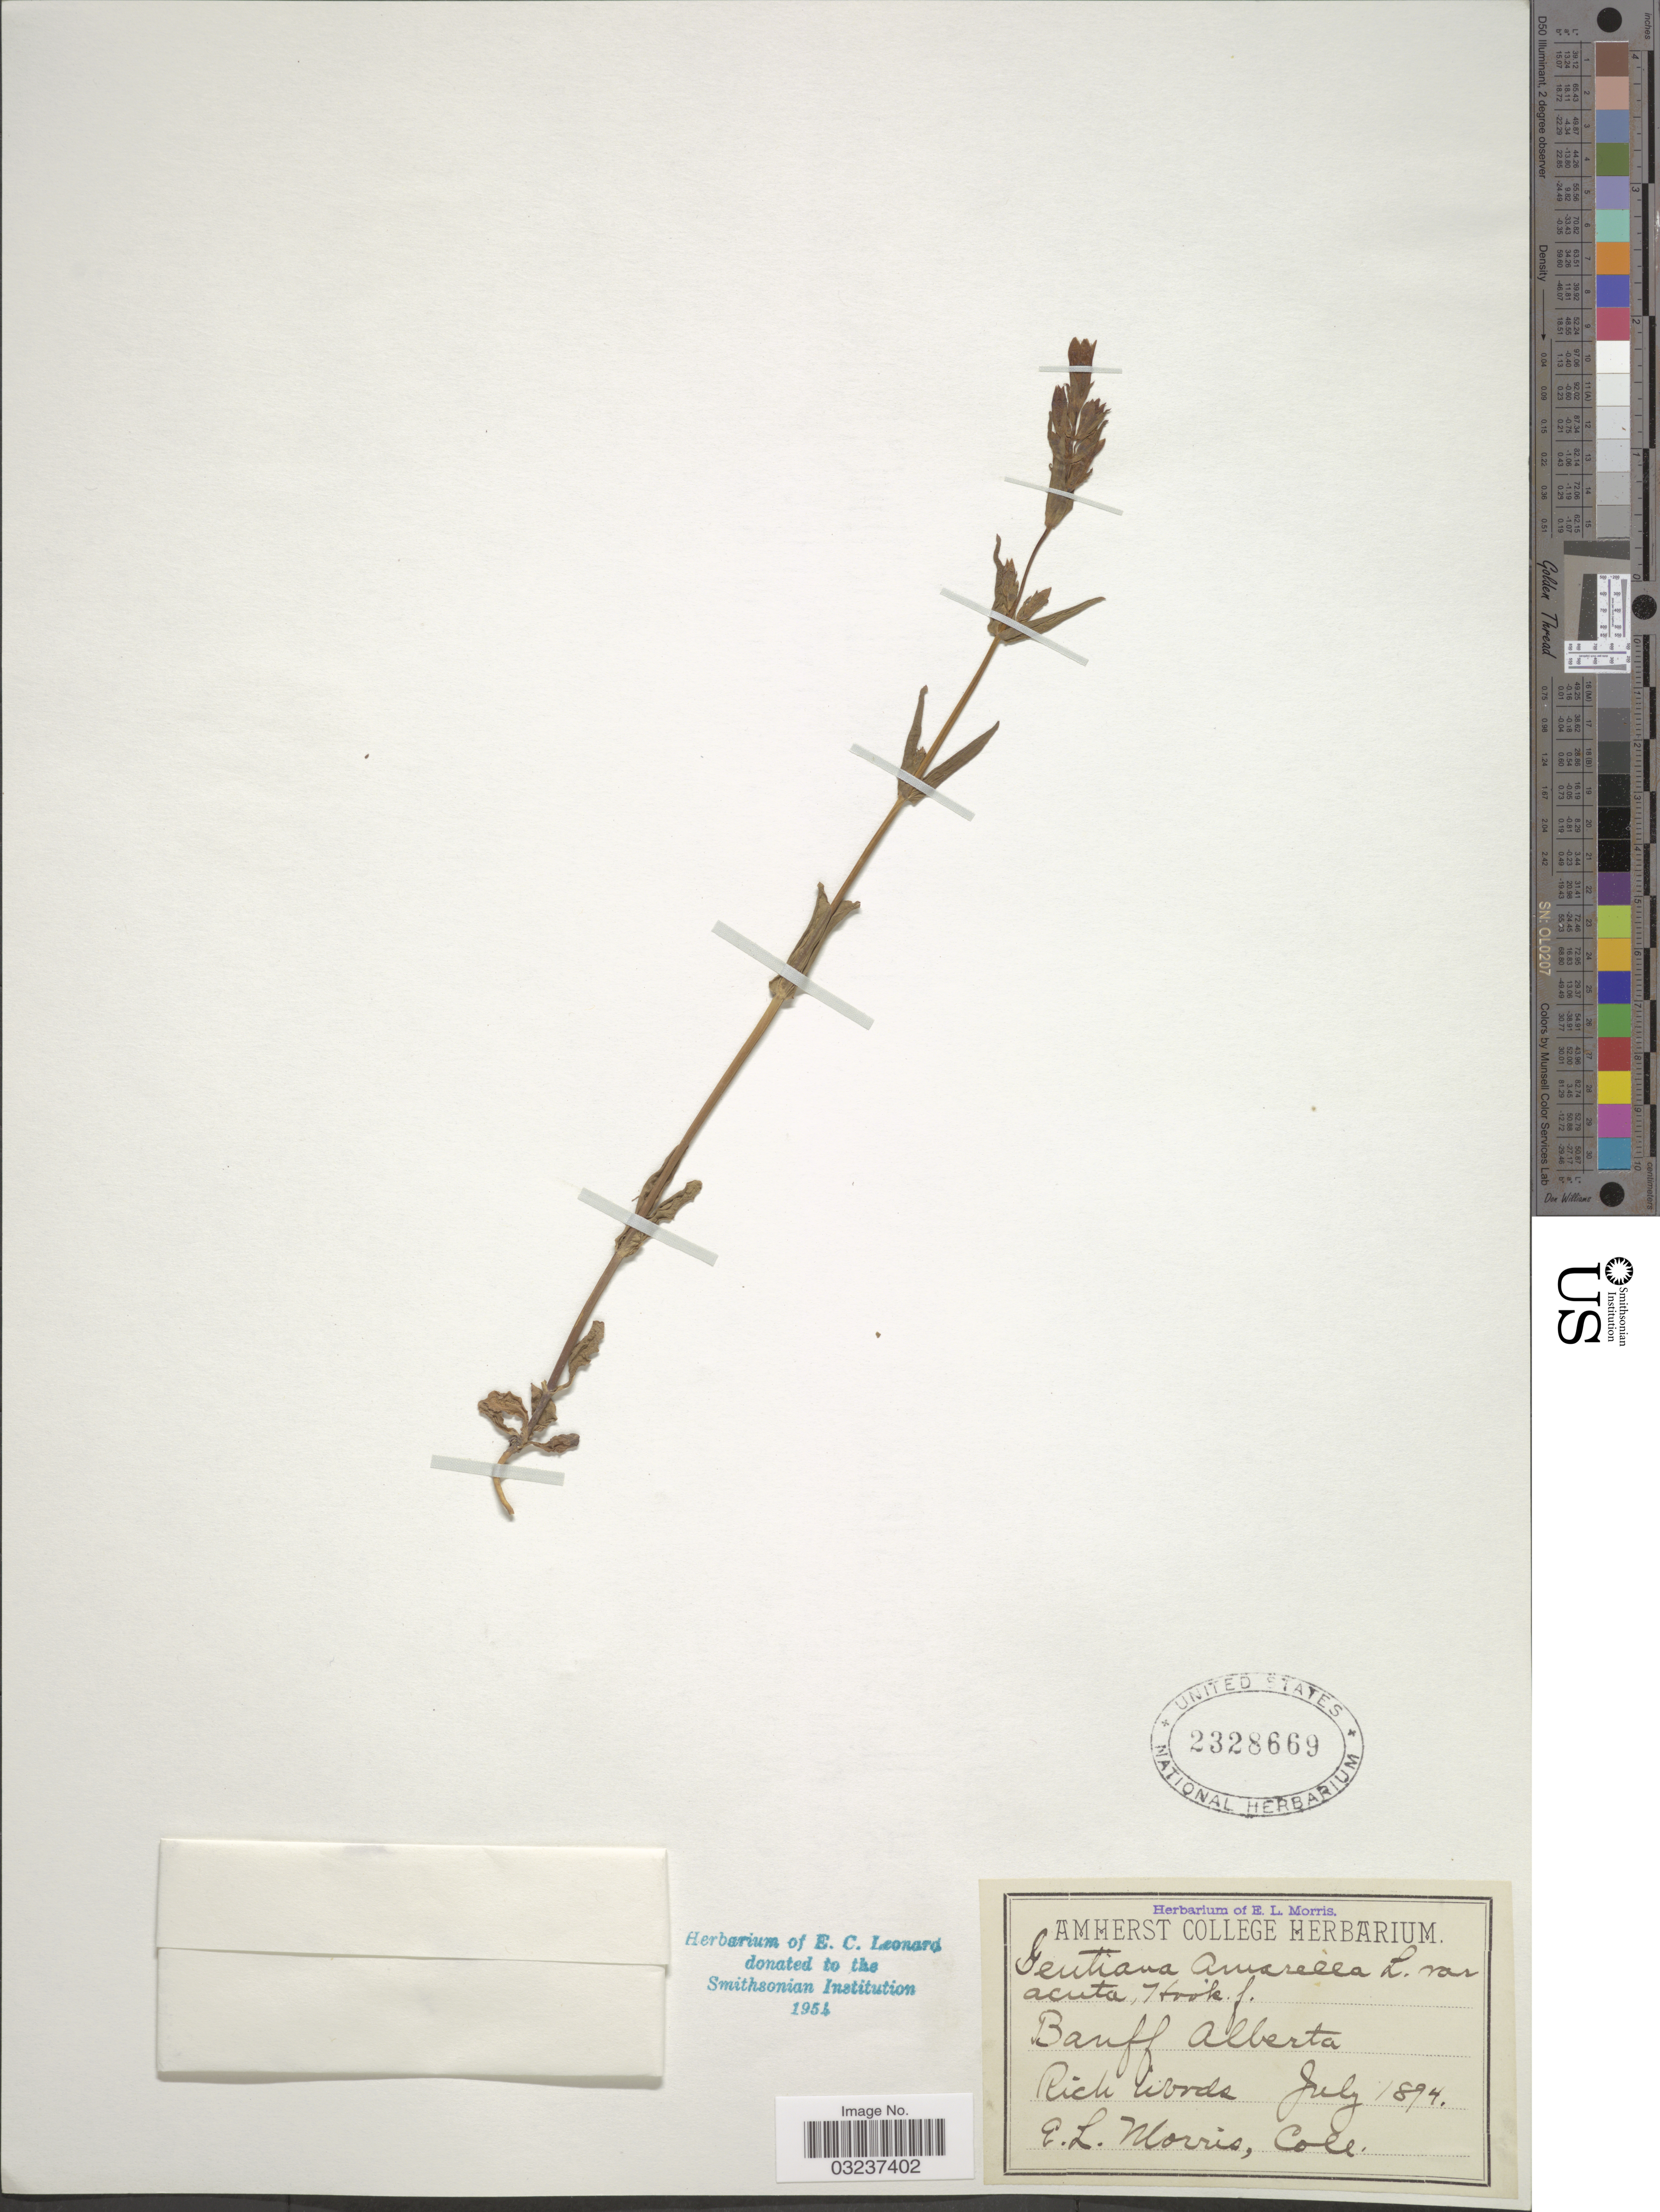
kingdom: Plantae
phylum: Tracheophyta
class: Magnoliopsida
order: Gentianales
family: Gentianaceae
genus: Gentianella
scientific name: Gentianella amarella subsp. acuta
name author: (Michx.) J.M. Gillett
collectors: E. Morris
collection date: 1894-07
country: Canada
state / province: Alberta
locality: Banff.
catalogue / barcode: US 2328669